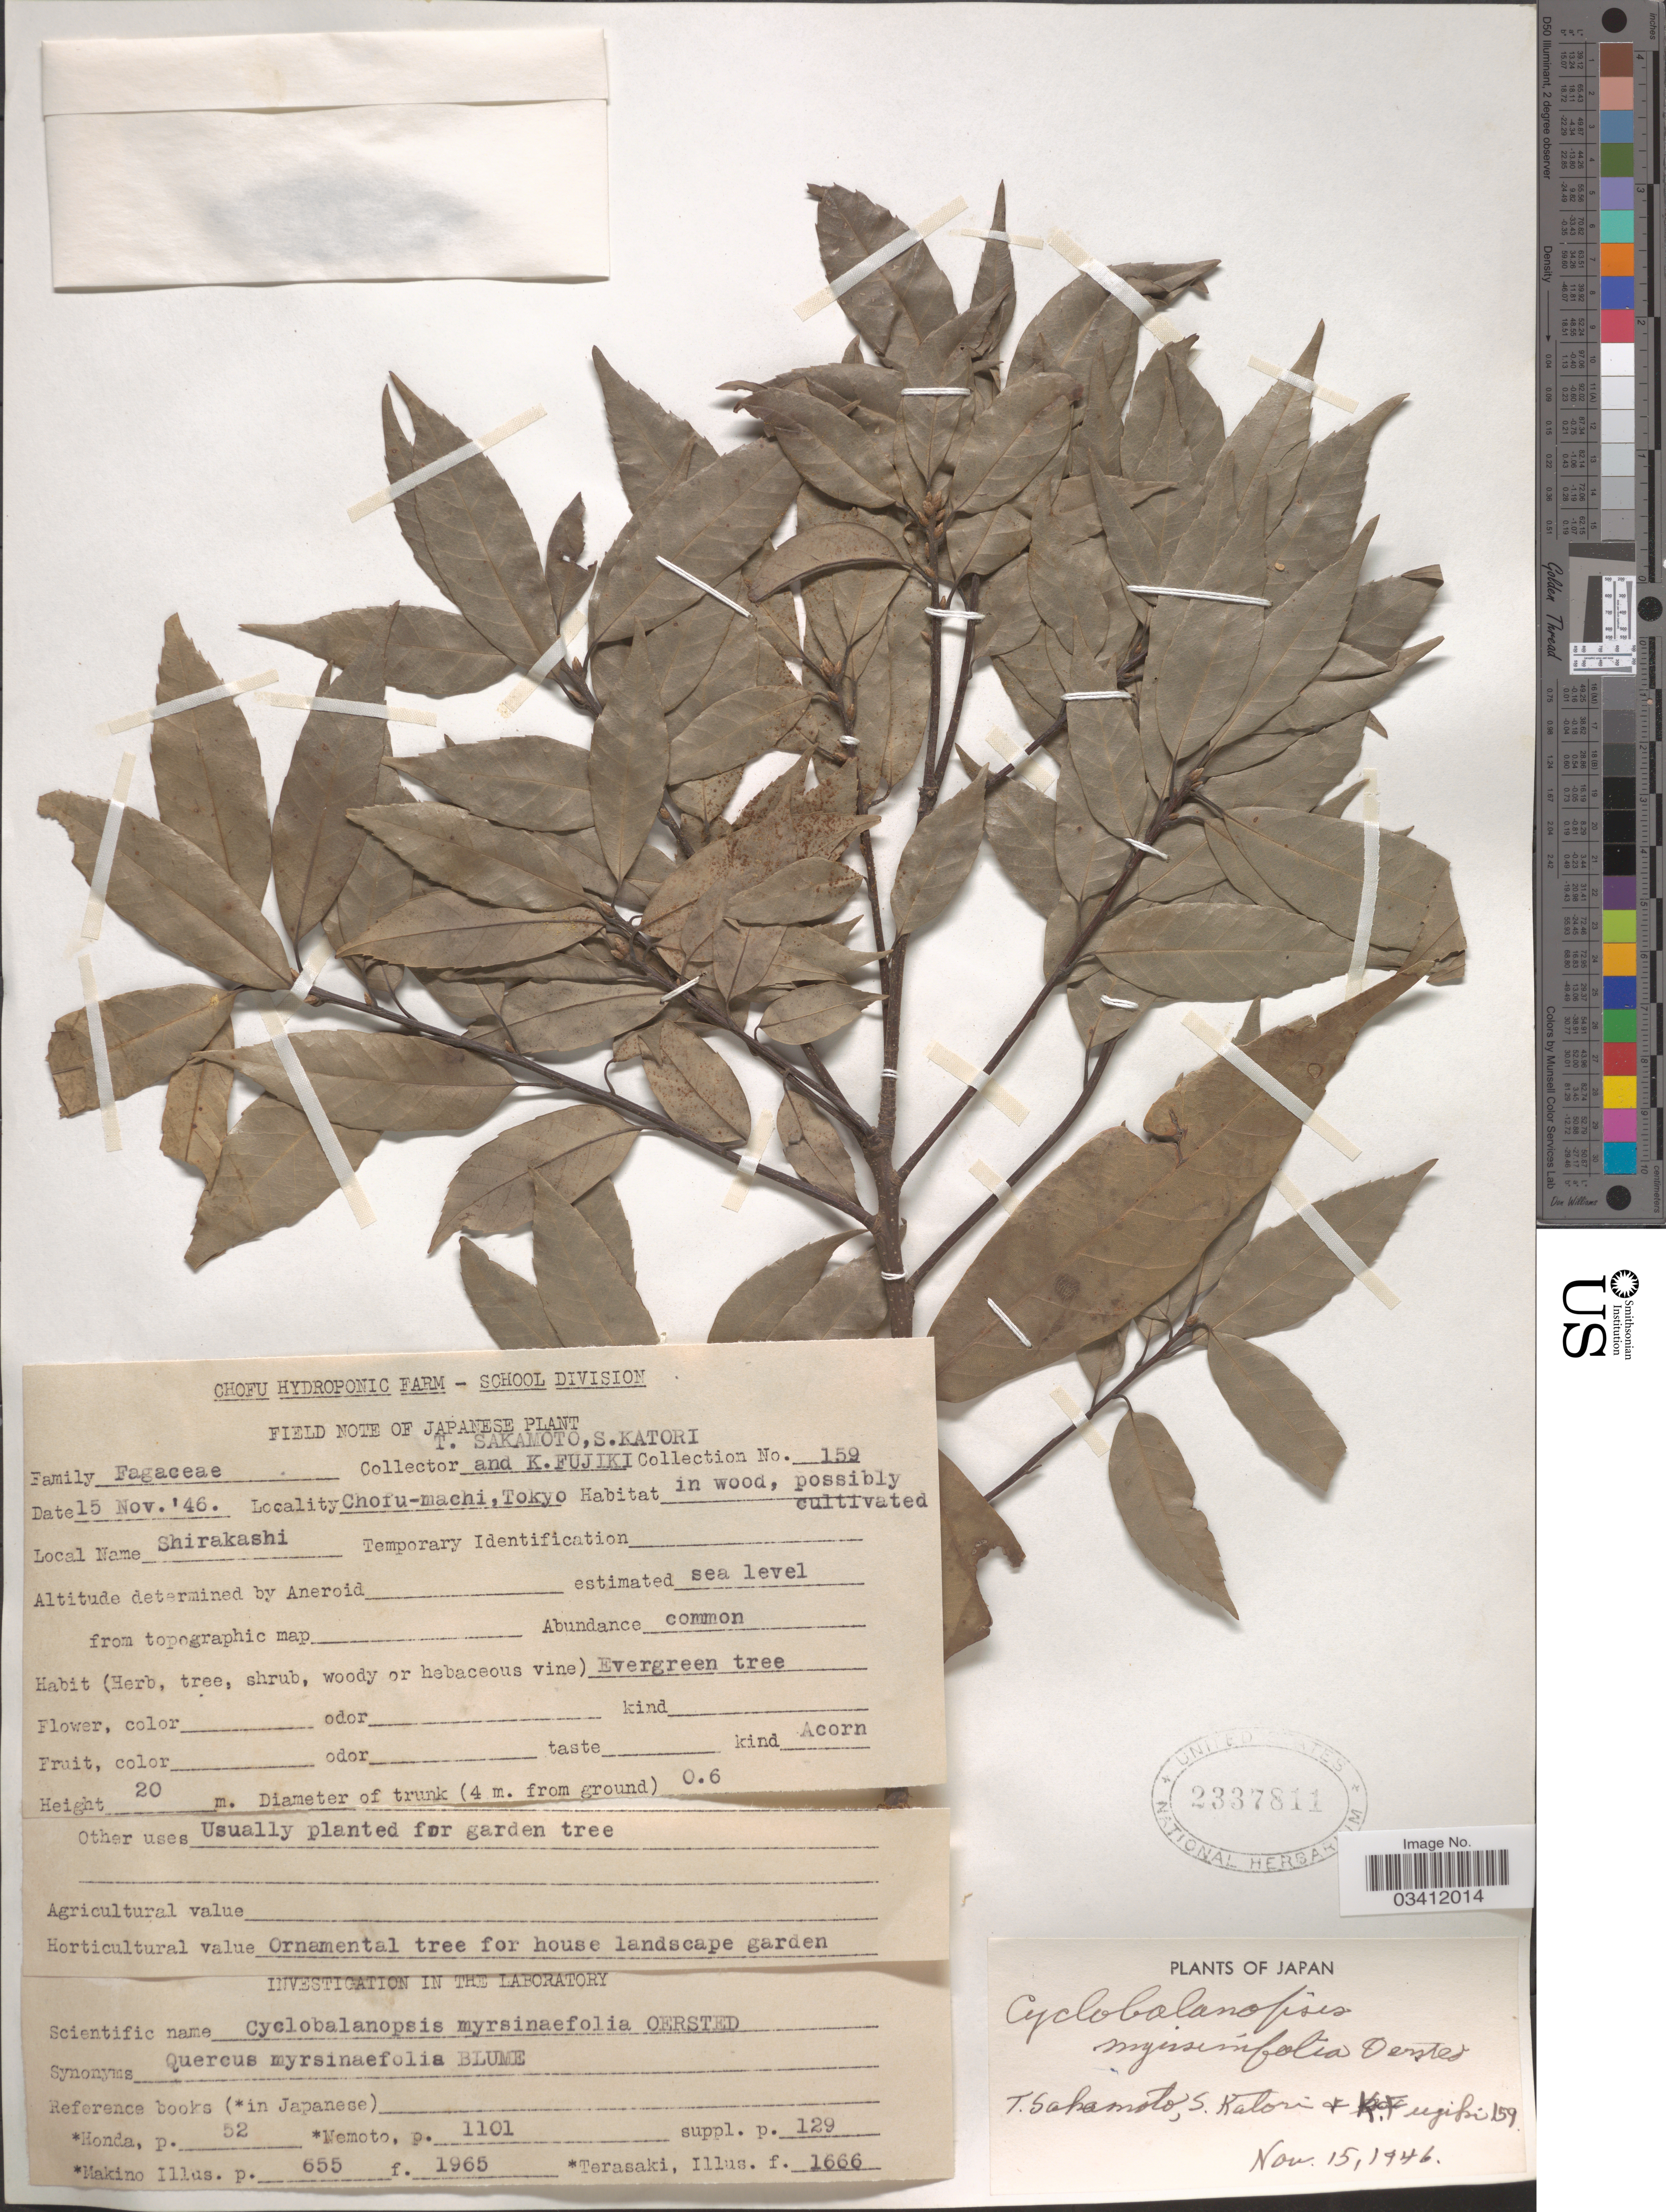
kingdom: Plantae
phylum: Tracheophyta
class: Magnoliopsida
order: Fagales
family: Fagaceae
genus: Quercus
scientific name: Quercus myrsinifolia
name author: Blume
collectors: T. Sakamoto, S. Katori & K. Fujiki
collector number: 159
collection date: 1946-11-15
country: Japan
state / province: Tokyo, Federal City of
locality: Chofu-machi.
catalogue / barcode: US 2337811